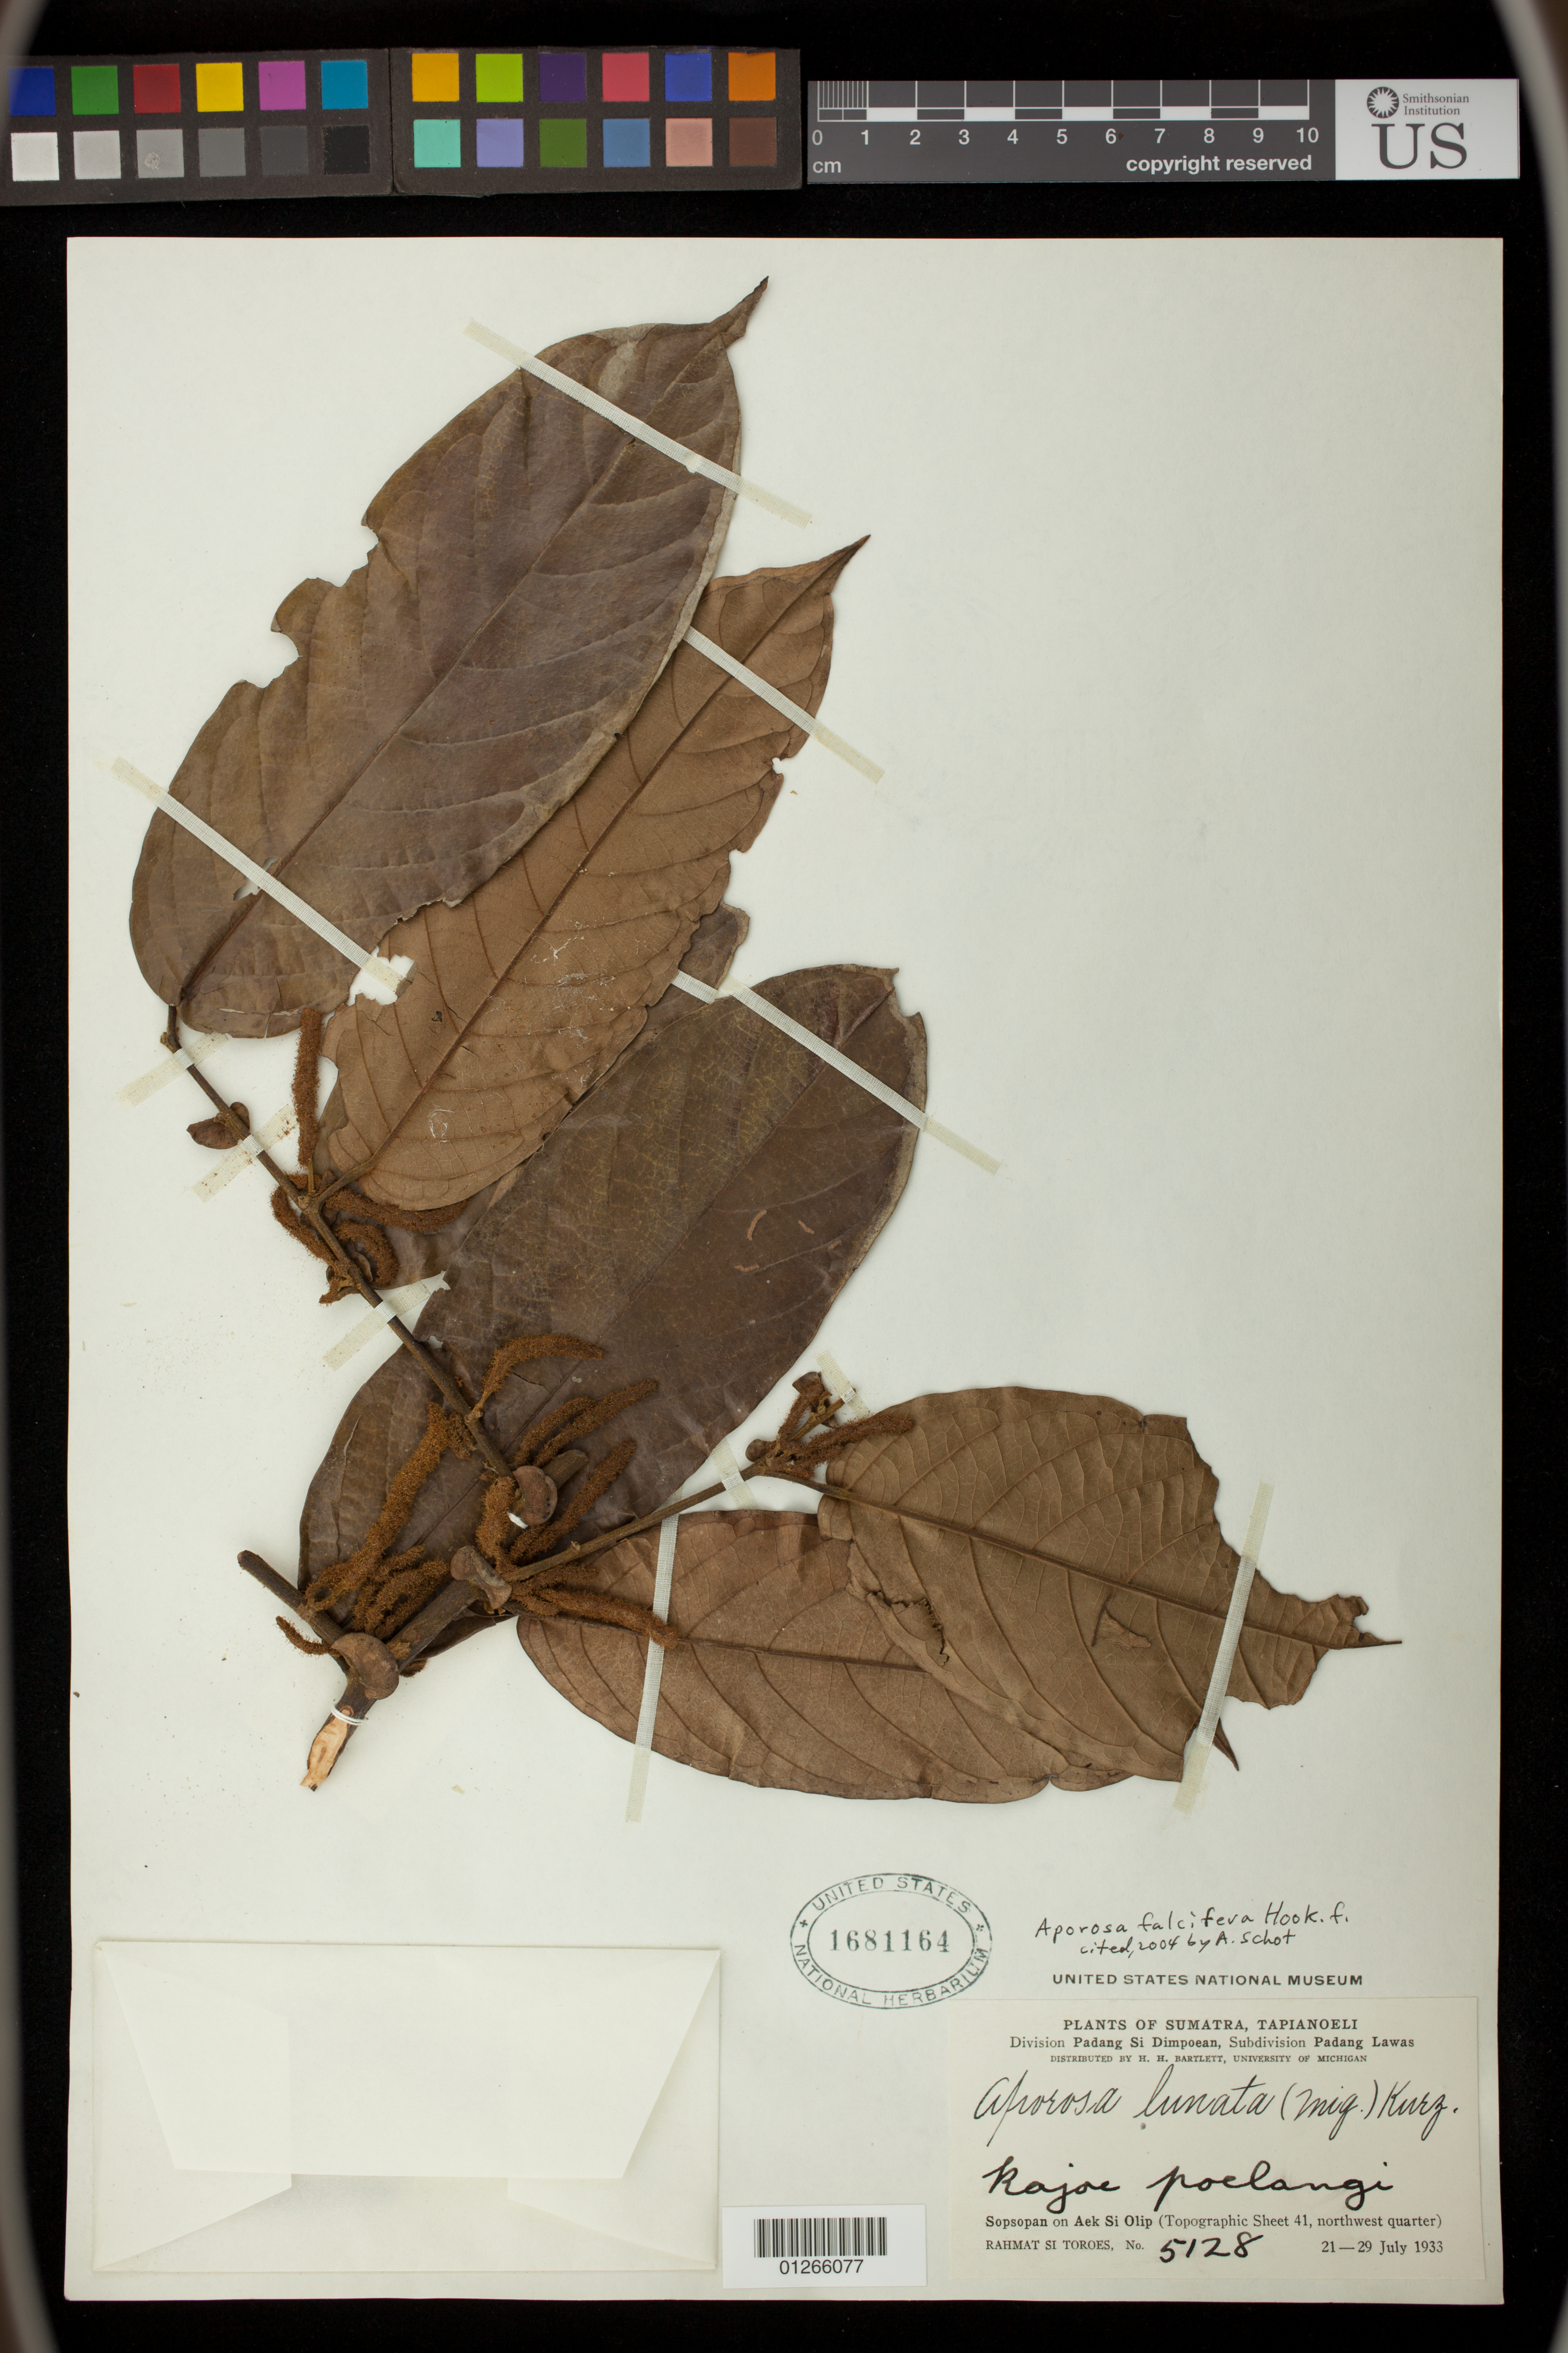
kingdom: Plantae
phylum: Tracheophyta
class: Magnoliopsida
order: Malpighiales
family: Phyllanthaceae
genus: Aporosa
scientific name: Aporosa falcifera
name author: Hook. f.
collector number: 5128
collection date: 1933-07-21/1933-07-29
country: Indonesia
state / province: Sumatra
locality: Tapianoeli. Division Padang Si Dimpoean, Subdivision Padang Lawas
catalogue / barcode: US 1681164